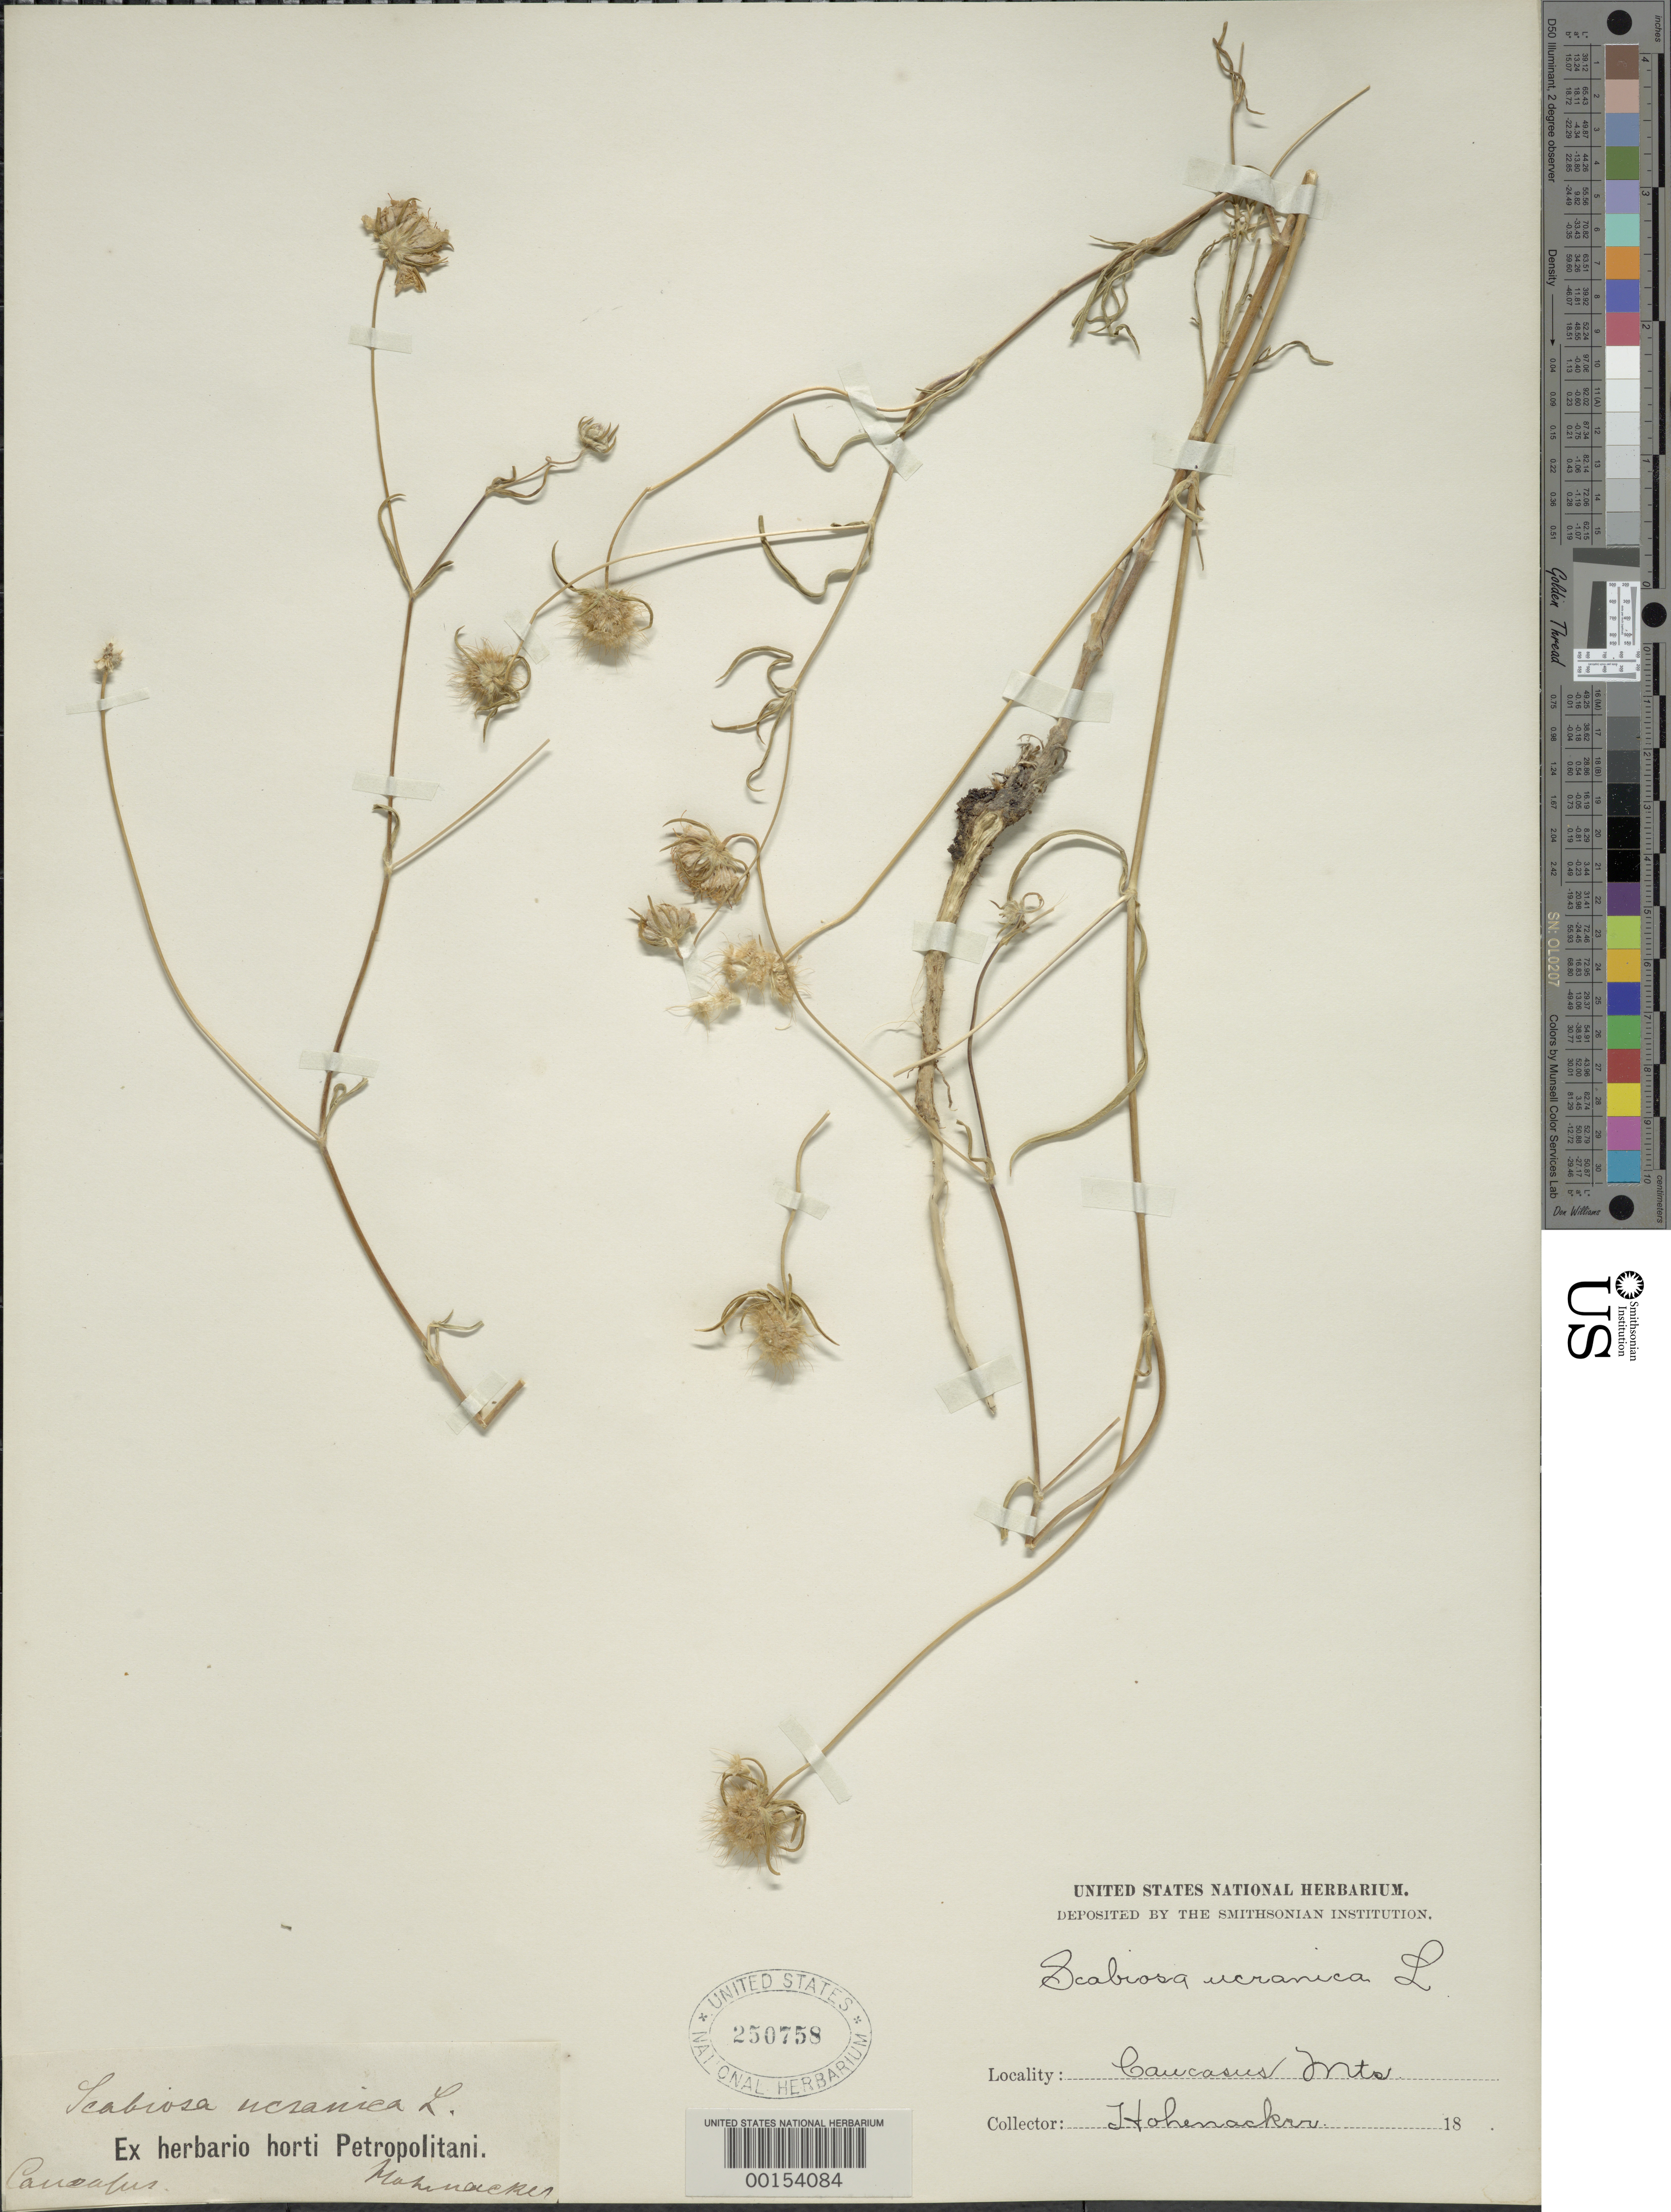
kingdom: Plantae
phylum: Tracheophyta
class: Magnoliopsida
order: Dipsacales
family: Caprifoliaceae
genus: Scabiosa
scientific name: Scabiosa ucranica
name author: L.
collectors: R. F. Hohenacker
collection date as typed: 18--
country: Russian Federation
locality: Caucasus Mts.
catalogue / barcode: US 250758